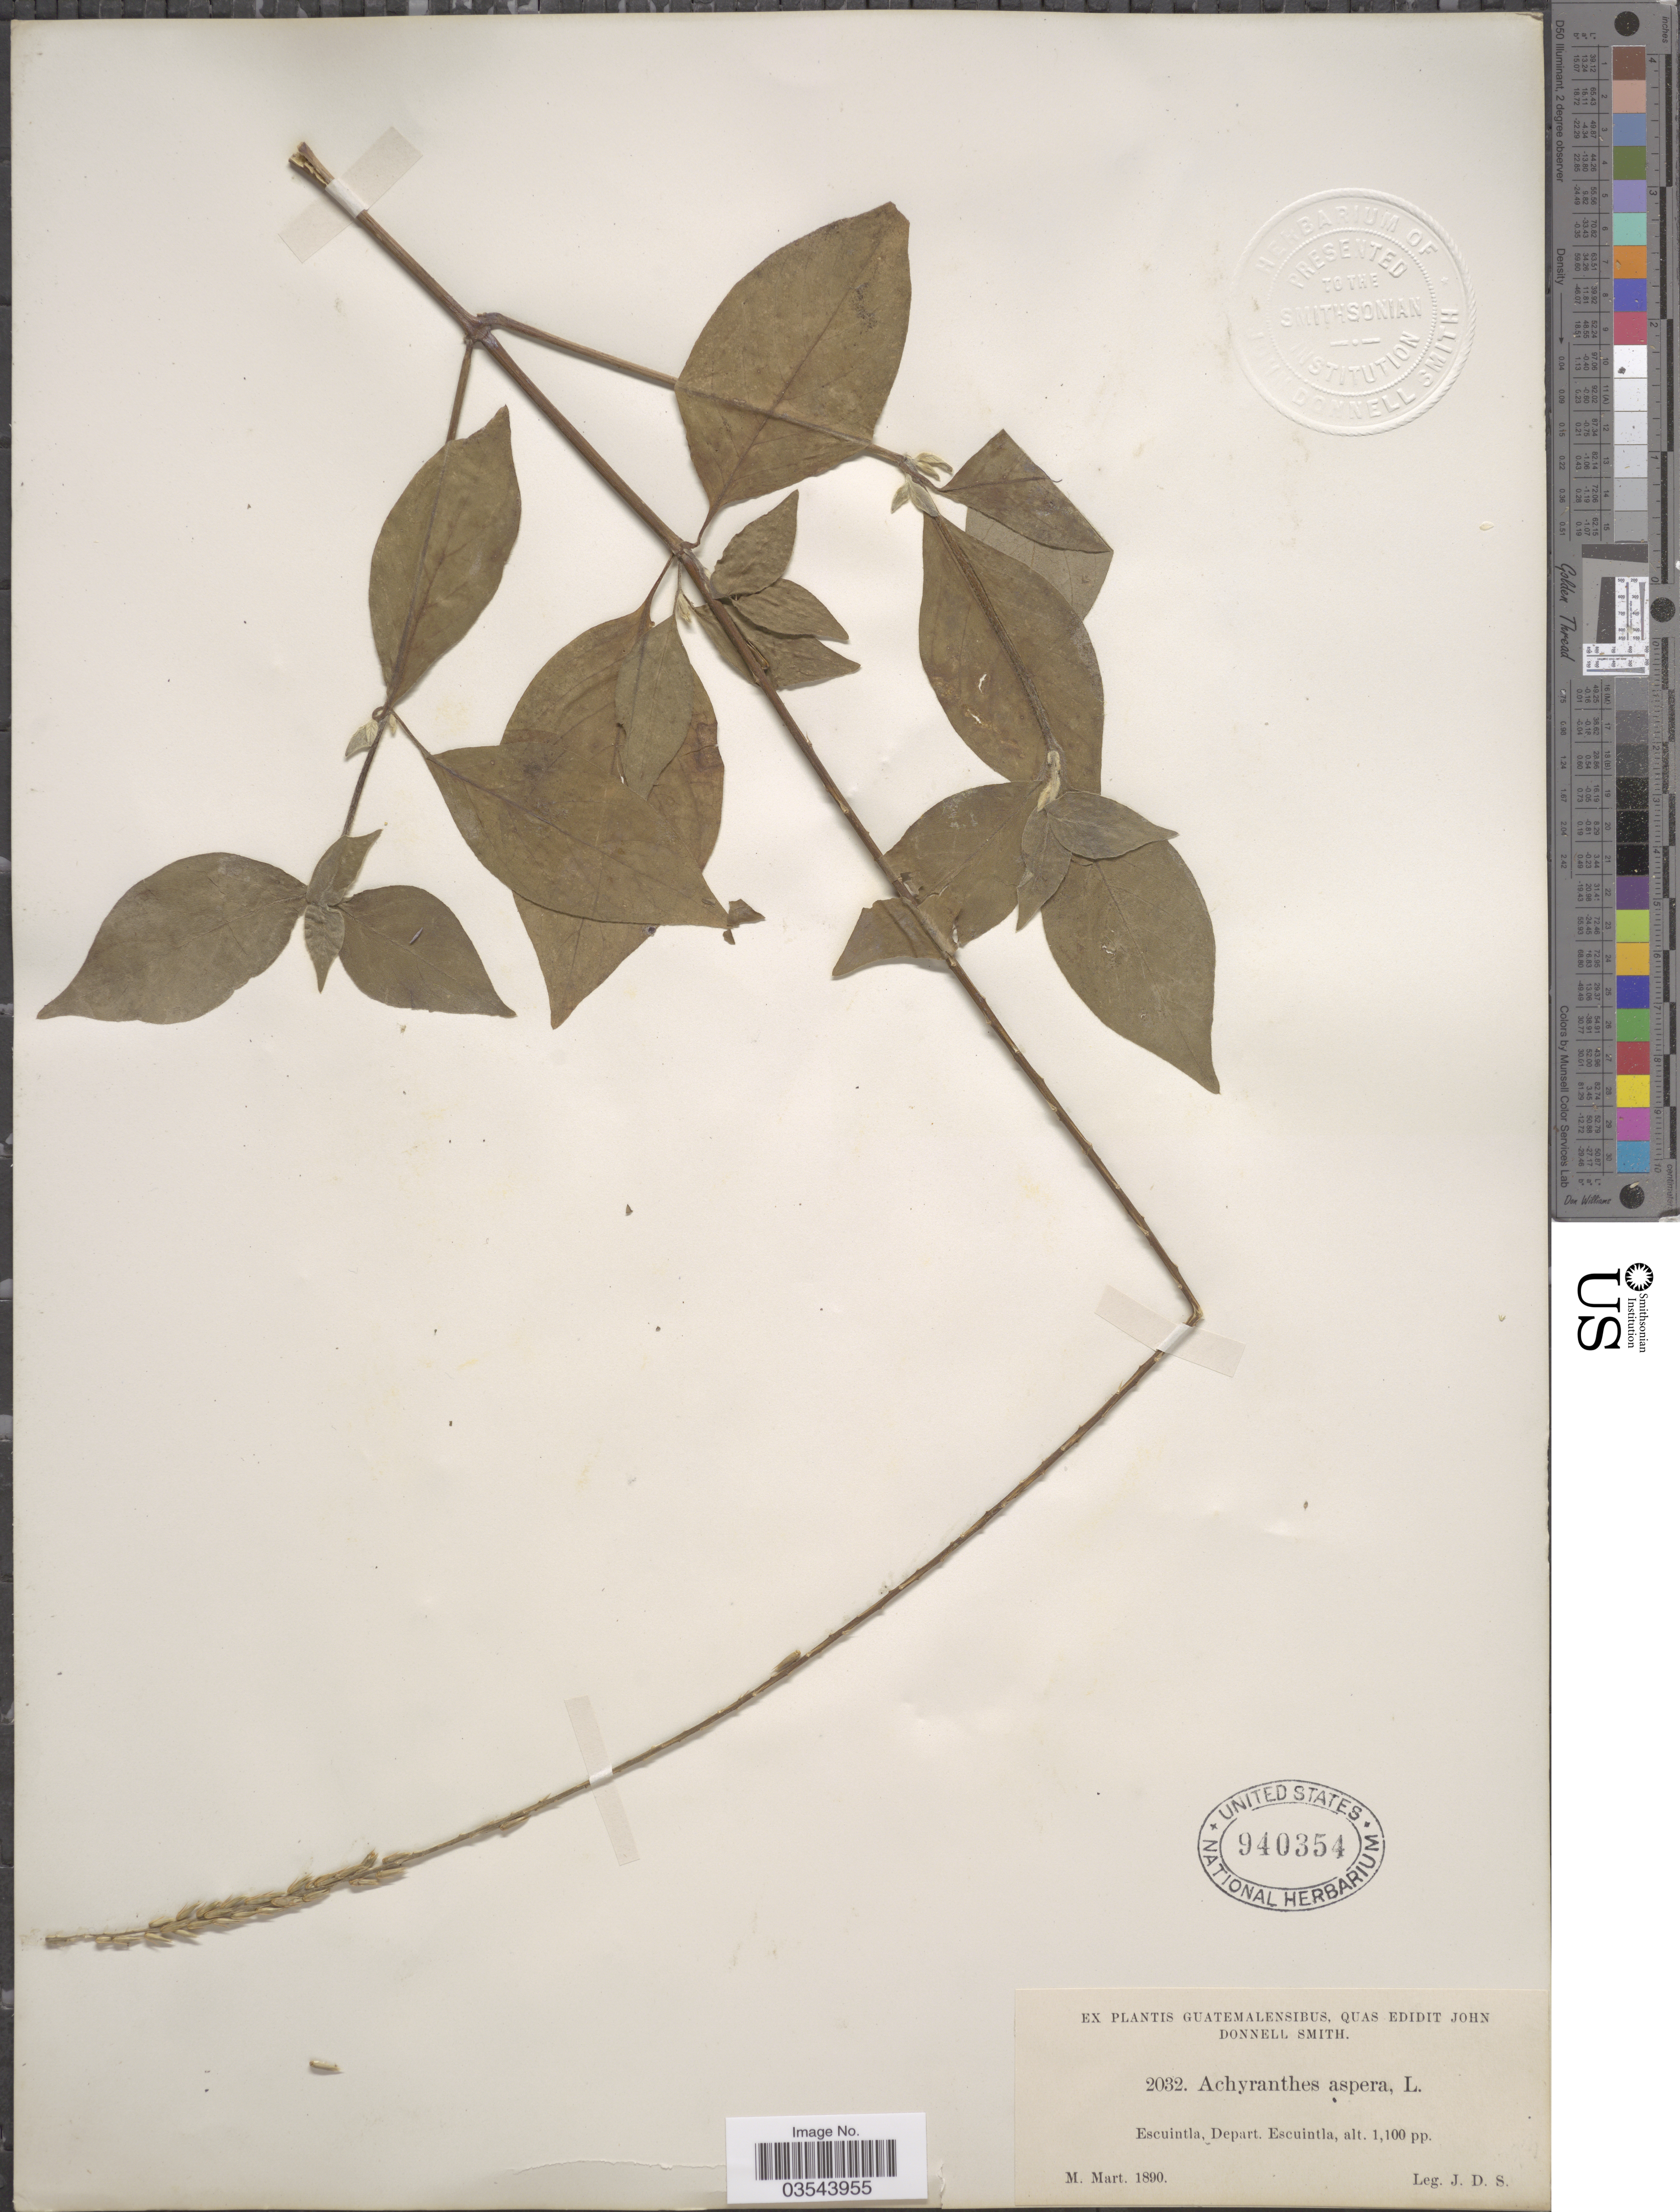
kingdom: Plantae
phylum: Tracheophyta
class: Magnoliopsida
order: Caryophyllales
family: Amaranthaceae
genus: Achyranthes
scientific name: Achyranthes aspera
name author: L.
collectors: J. Donnell Smith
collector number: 2032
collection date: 1890-03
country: Guatemala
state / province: Escuintla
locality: Escuintla, Depart. Escuintla.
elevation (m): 335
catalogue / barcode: US 940354